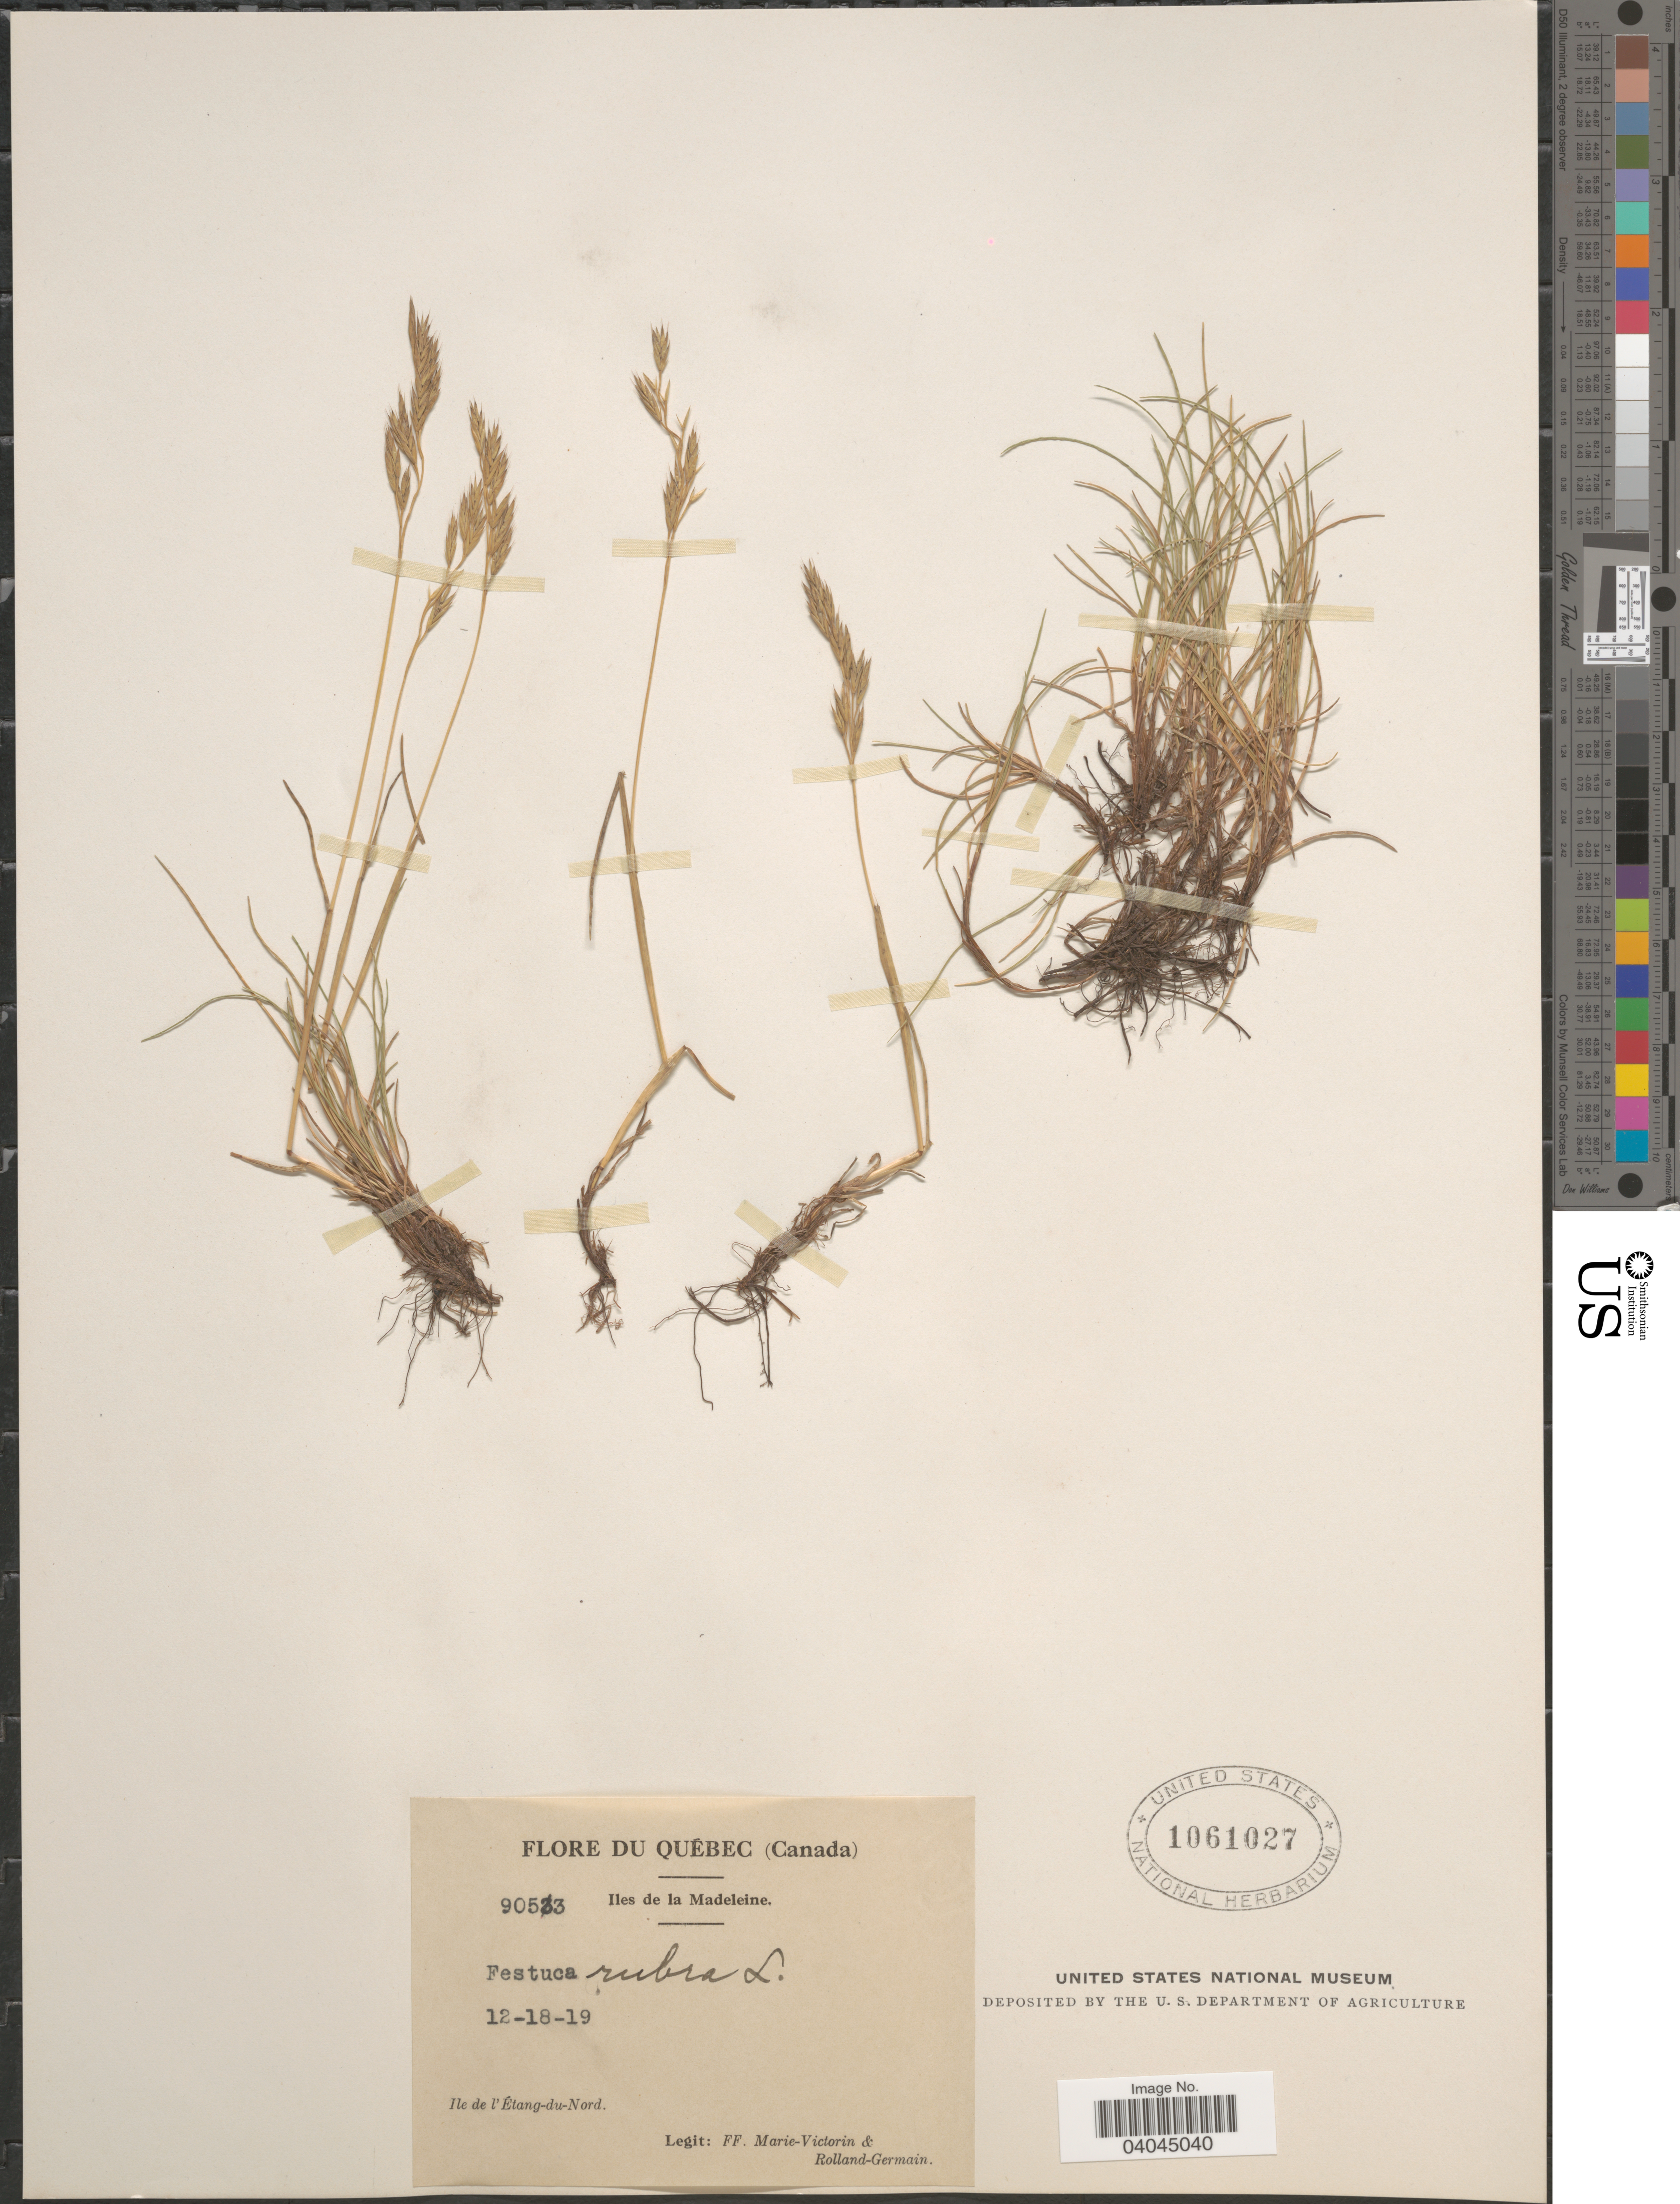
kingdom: Plantae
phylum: Tracheophyta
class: Liliopsida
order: Poales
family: Poaceae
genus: Festuca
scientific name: Festuca rubra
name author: L.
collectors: F. Marie-Victorin & Rolland-Germain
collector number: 9053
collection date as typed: Transcribed d/m/y: 18/12/19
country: Canada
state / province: Quebec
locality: Iles de la Madeleine. Ile de l'Étang-du-Nord.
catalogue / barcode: US 1061027